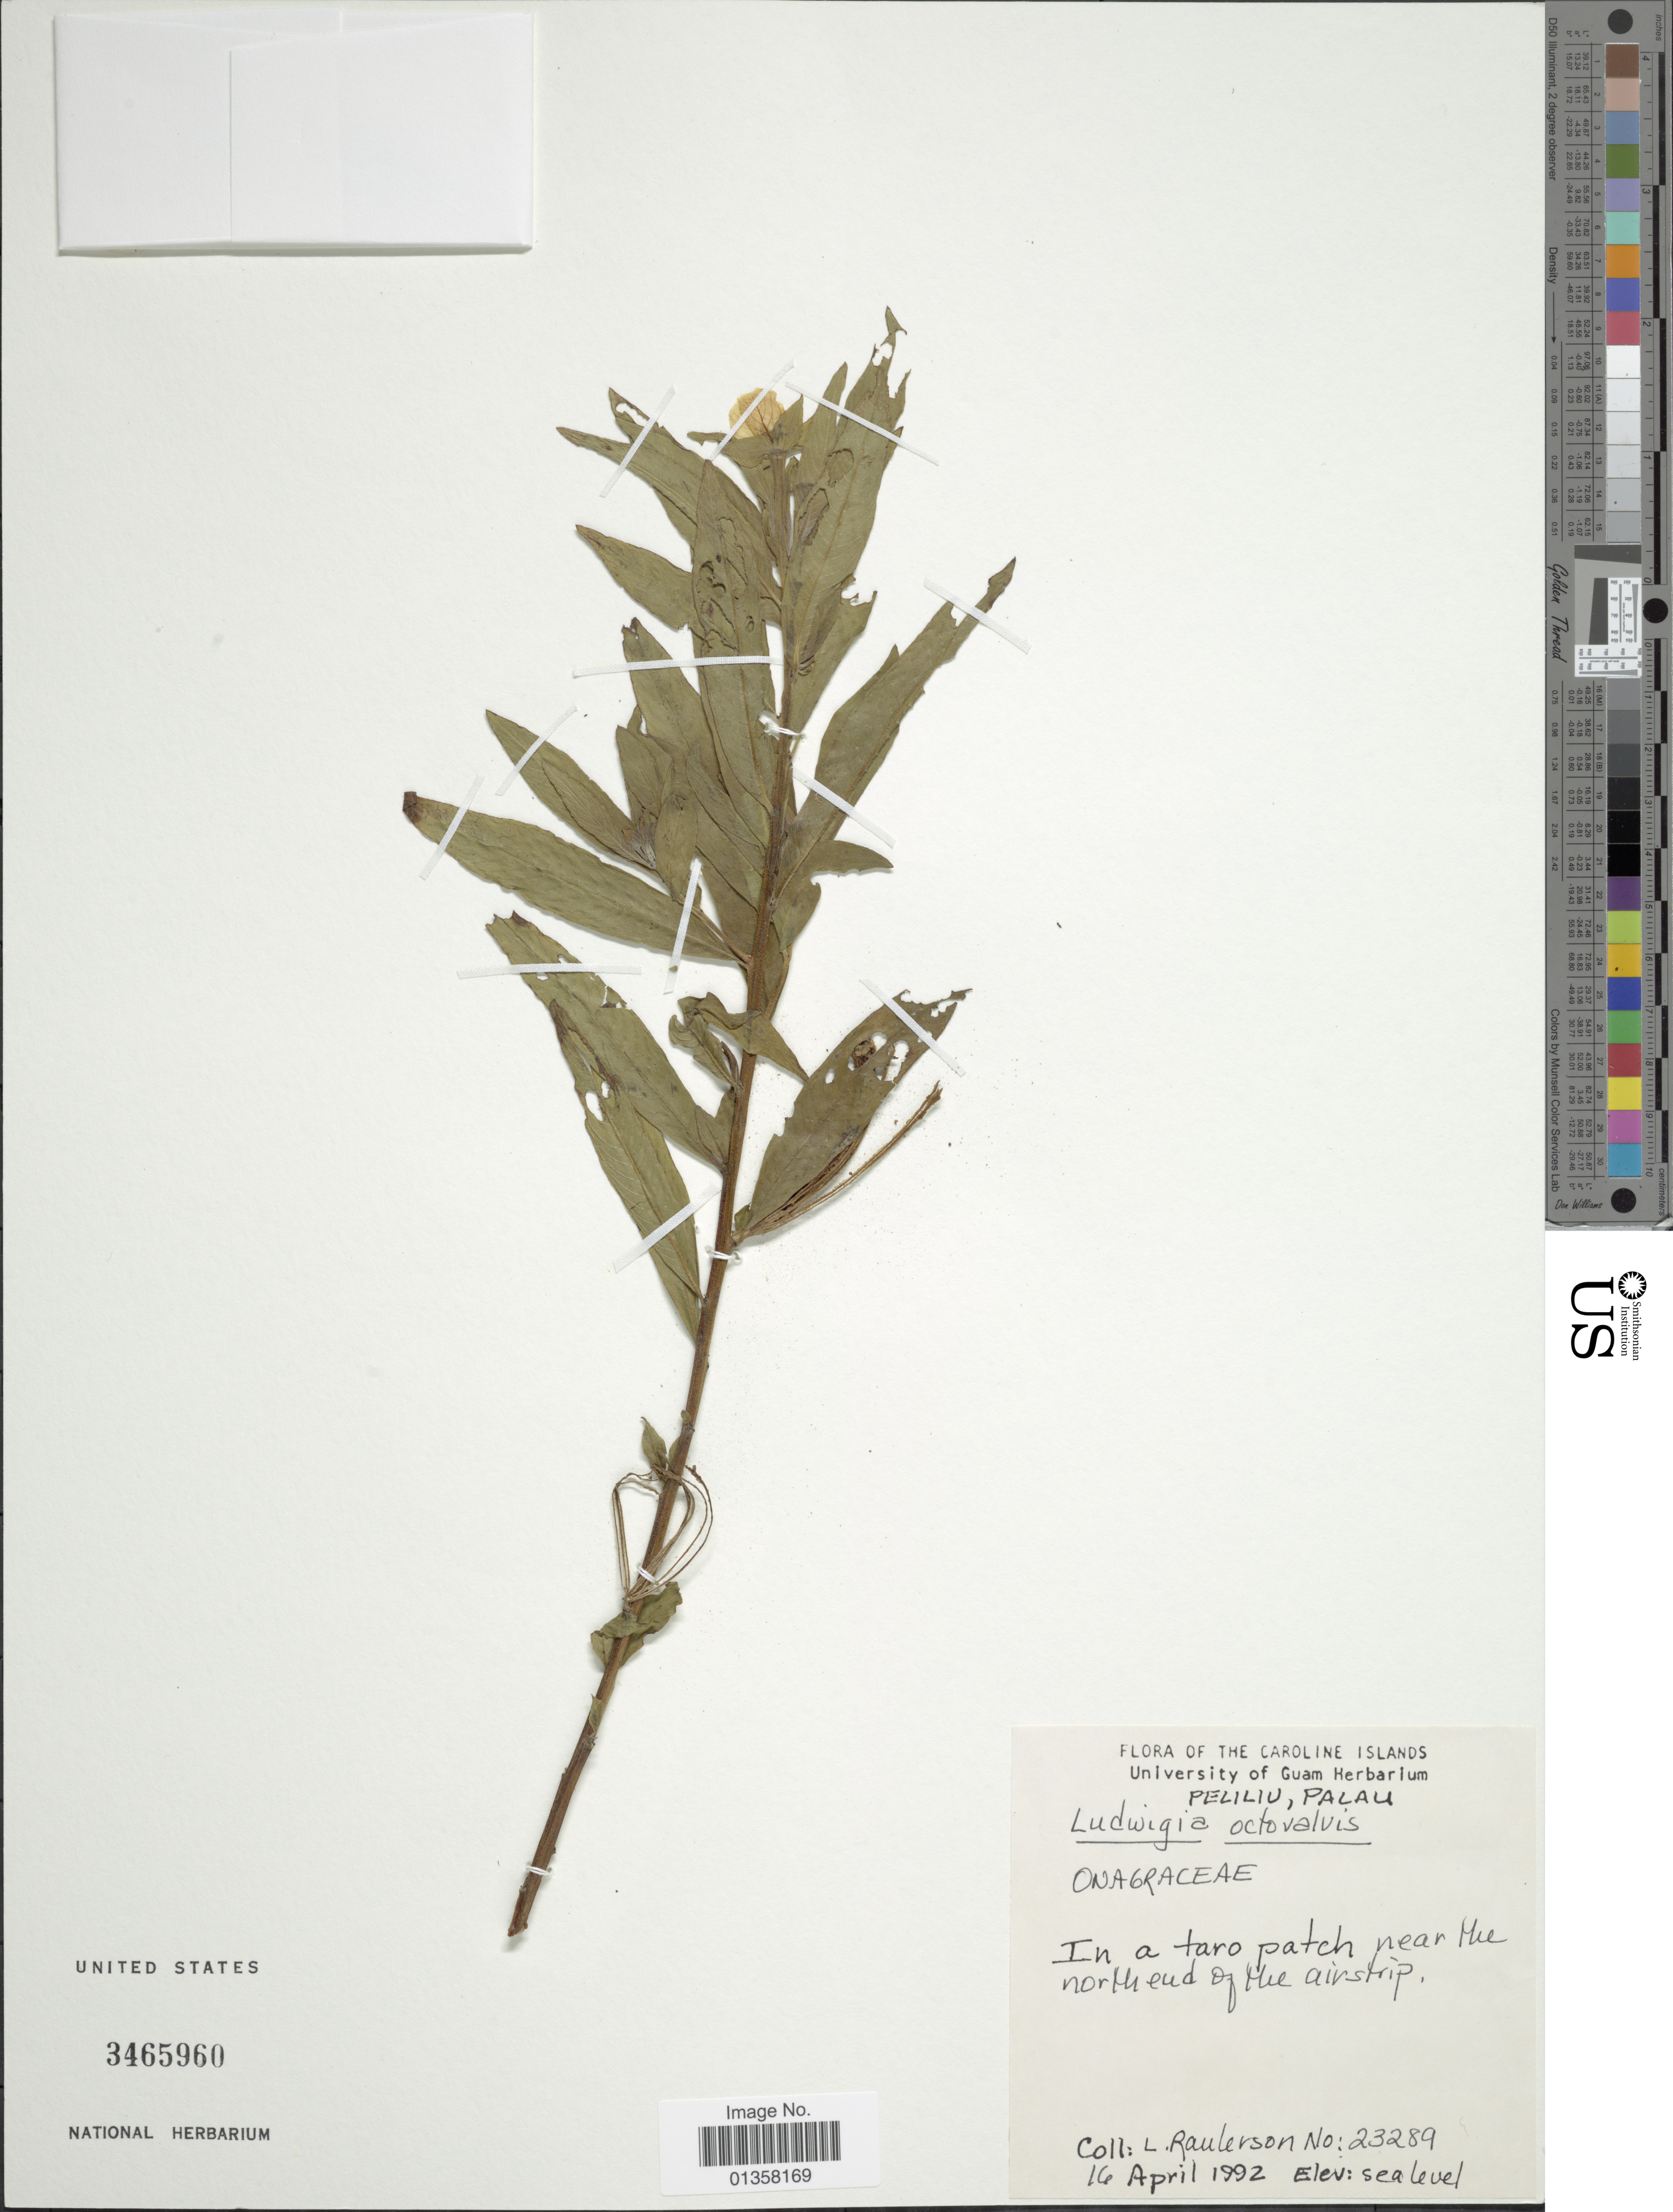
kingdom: Plantae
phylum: Tracheophyta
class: Magnoliopsida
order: Myrtales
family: Onagraceae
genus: Ludwigia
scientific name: Ludwigia octovalvis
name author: (Jacq.) P.H. Raven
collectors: L. Raulerson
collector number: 23289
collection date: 1992-04-16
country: Micronesia, Federated States of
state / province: Palau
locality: The Caroline Islands, Peliliu, In a taro patch near the north end of the airstrip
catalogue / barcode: US 3465960